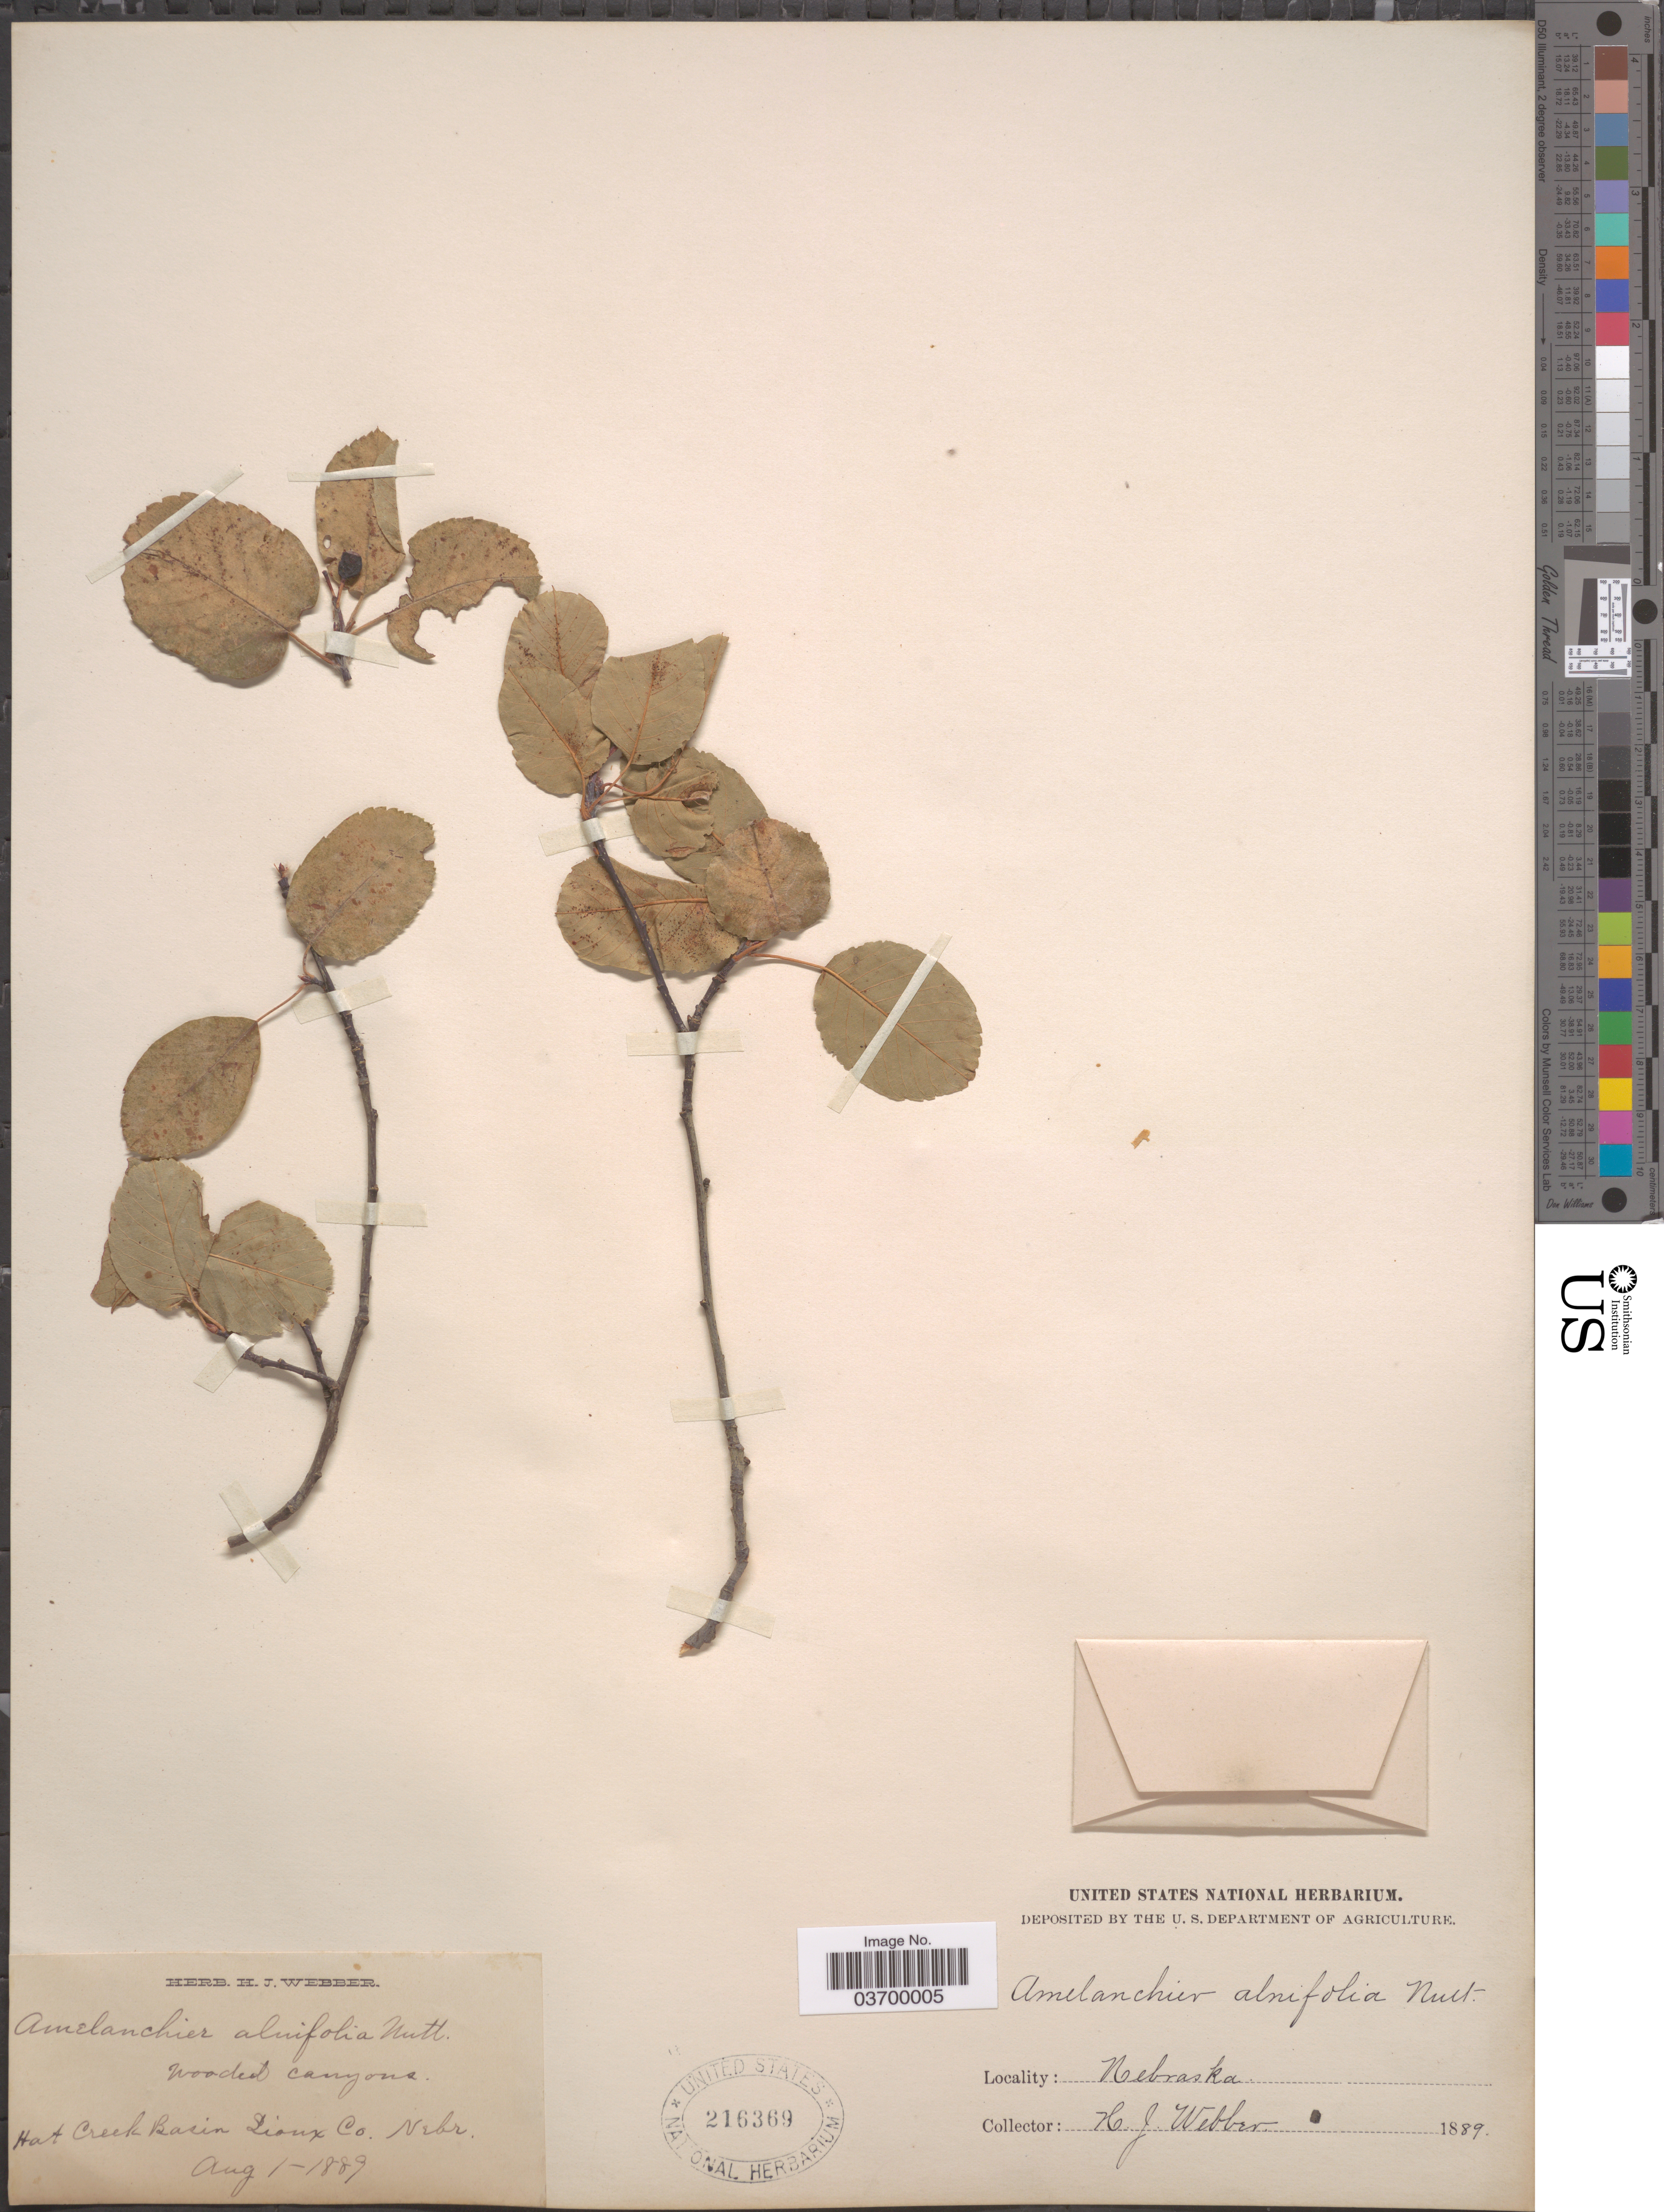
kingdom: Plantae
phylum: Tracheophyta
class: Magnoliopsida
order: Rosales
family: Rosaceae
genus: Amelanchier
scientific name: Amelanchier alnifolia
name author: (Nutt.) Nutt. ex M. Roem.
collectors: H. Webber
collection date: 1889-08-01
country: United States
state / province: Nebraska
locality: Wooded canyons. Hat Creek Basin Sioux Co.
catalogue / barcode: US 216369